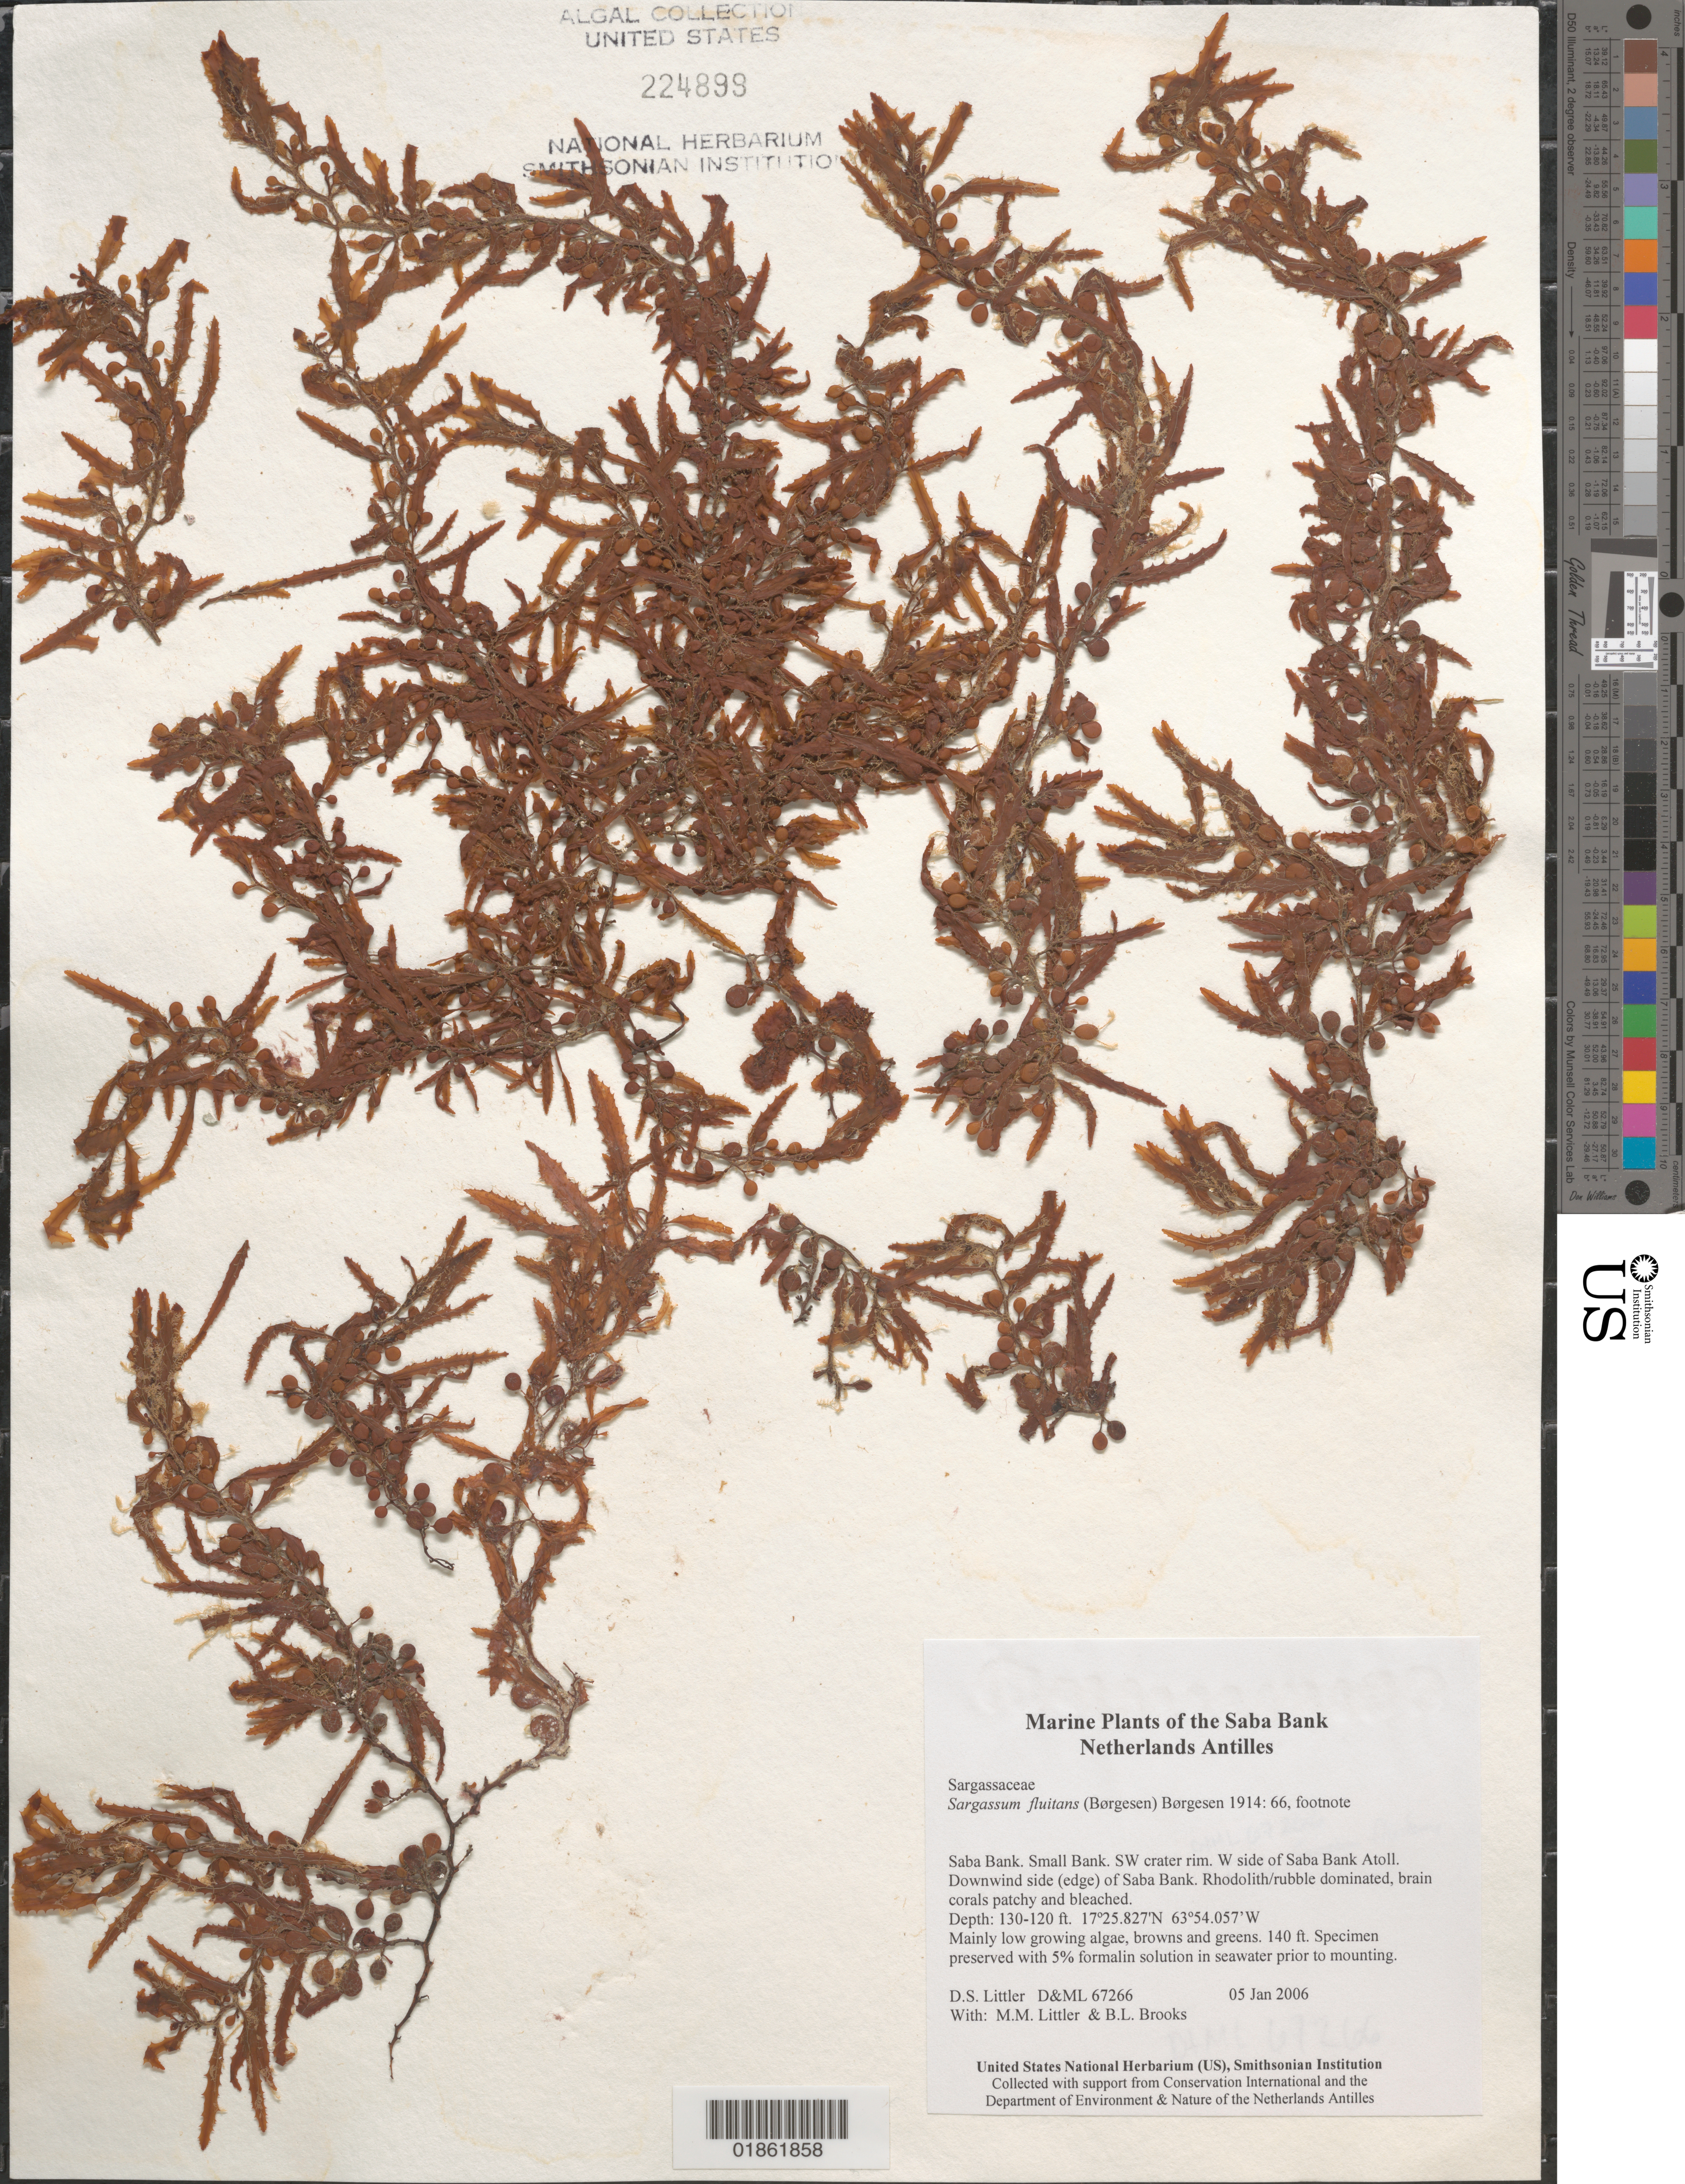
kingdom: Chromista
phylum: Ochrophyta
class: Phaeophyceae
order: Fucales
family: Sargassaceae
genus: Sargassum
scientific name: Sargassum fluitans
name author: (Børgesen) Børgesen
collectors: D. S. Littler & M. M. Littler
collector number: D&ML 67266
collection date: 2006-01-05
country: Netherlands Antilles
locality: Saba Bank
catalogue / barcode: US 224899